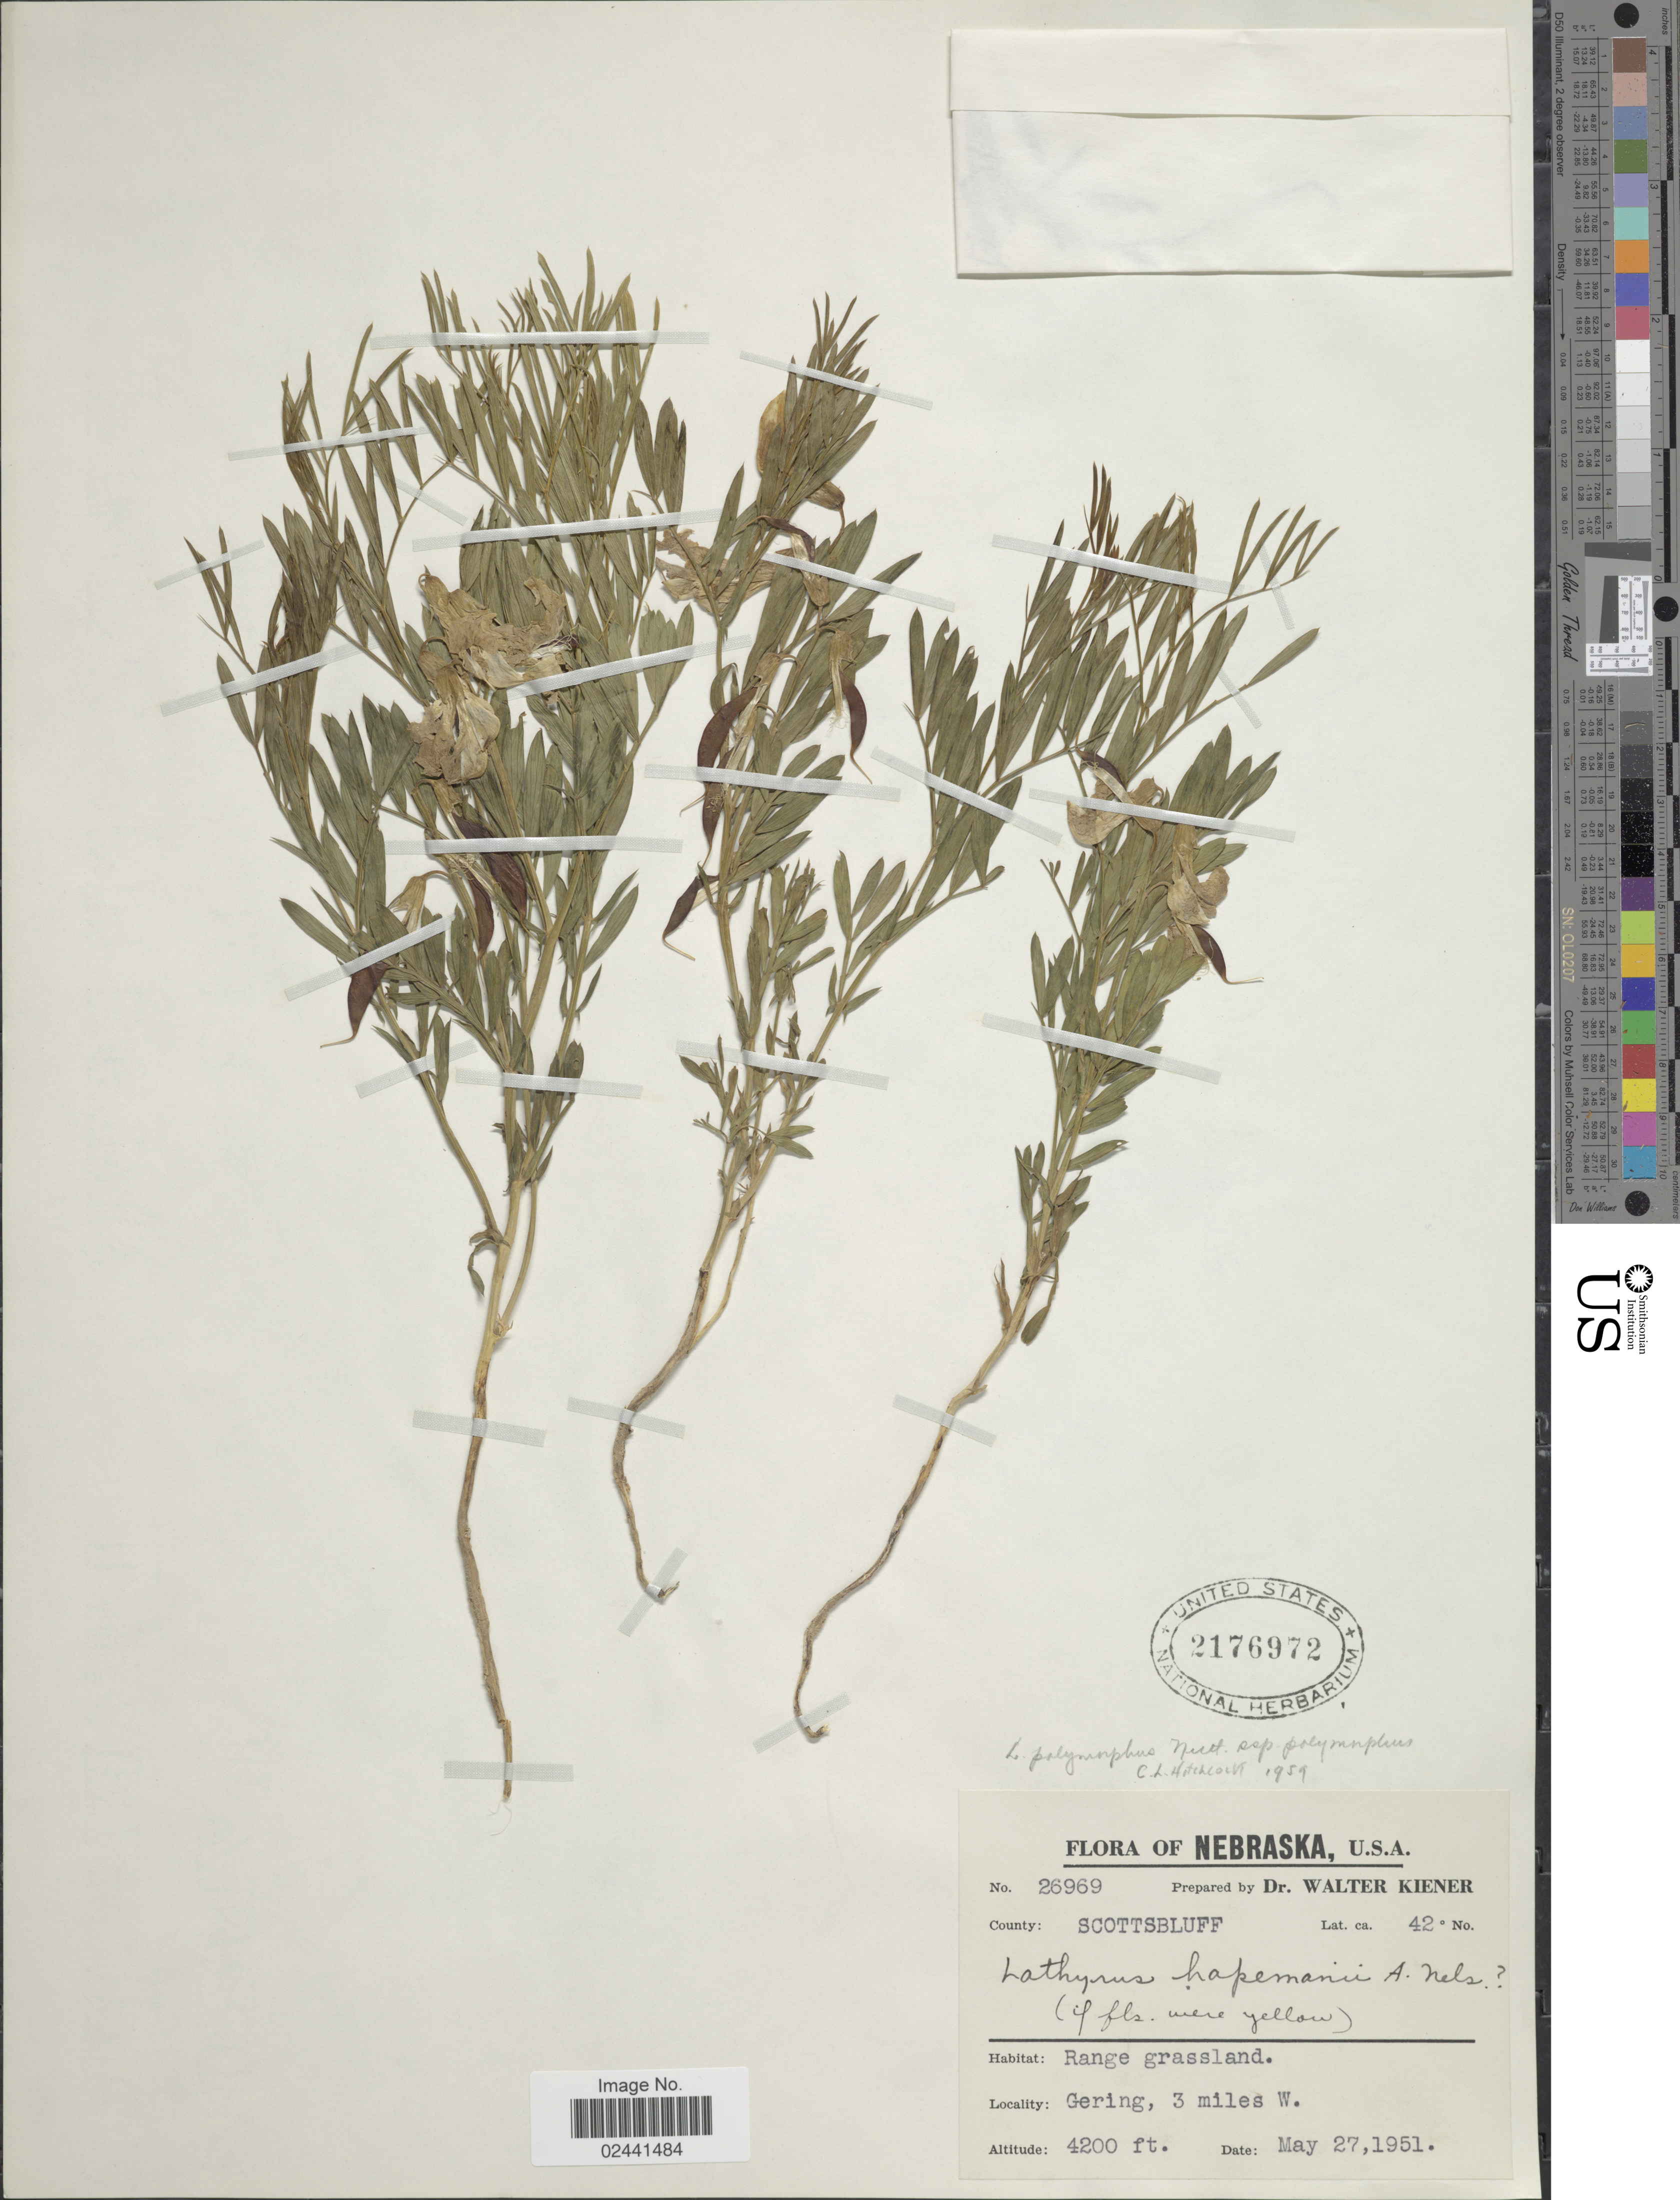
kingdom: Plantae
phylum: Tracheophyta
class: Magnoliopsida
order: Fabales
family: Fabaceae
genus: Lathyrus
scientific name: Lathyrus polymorphus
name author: Nutt.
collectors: W. Kiener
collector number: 26969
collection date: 1951-05-27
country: United States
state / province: Nebraska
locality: County: Scottsbluff, range grassland, Gering, 3 miles W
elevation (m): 1280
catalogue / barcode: US 2176972